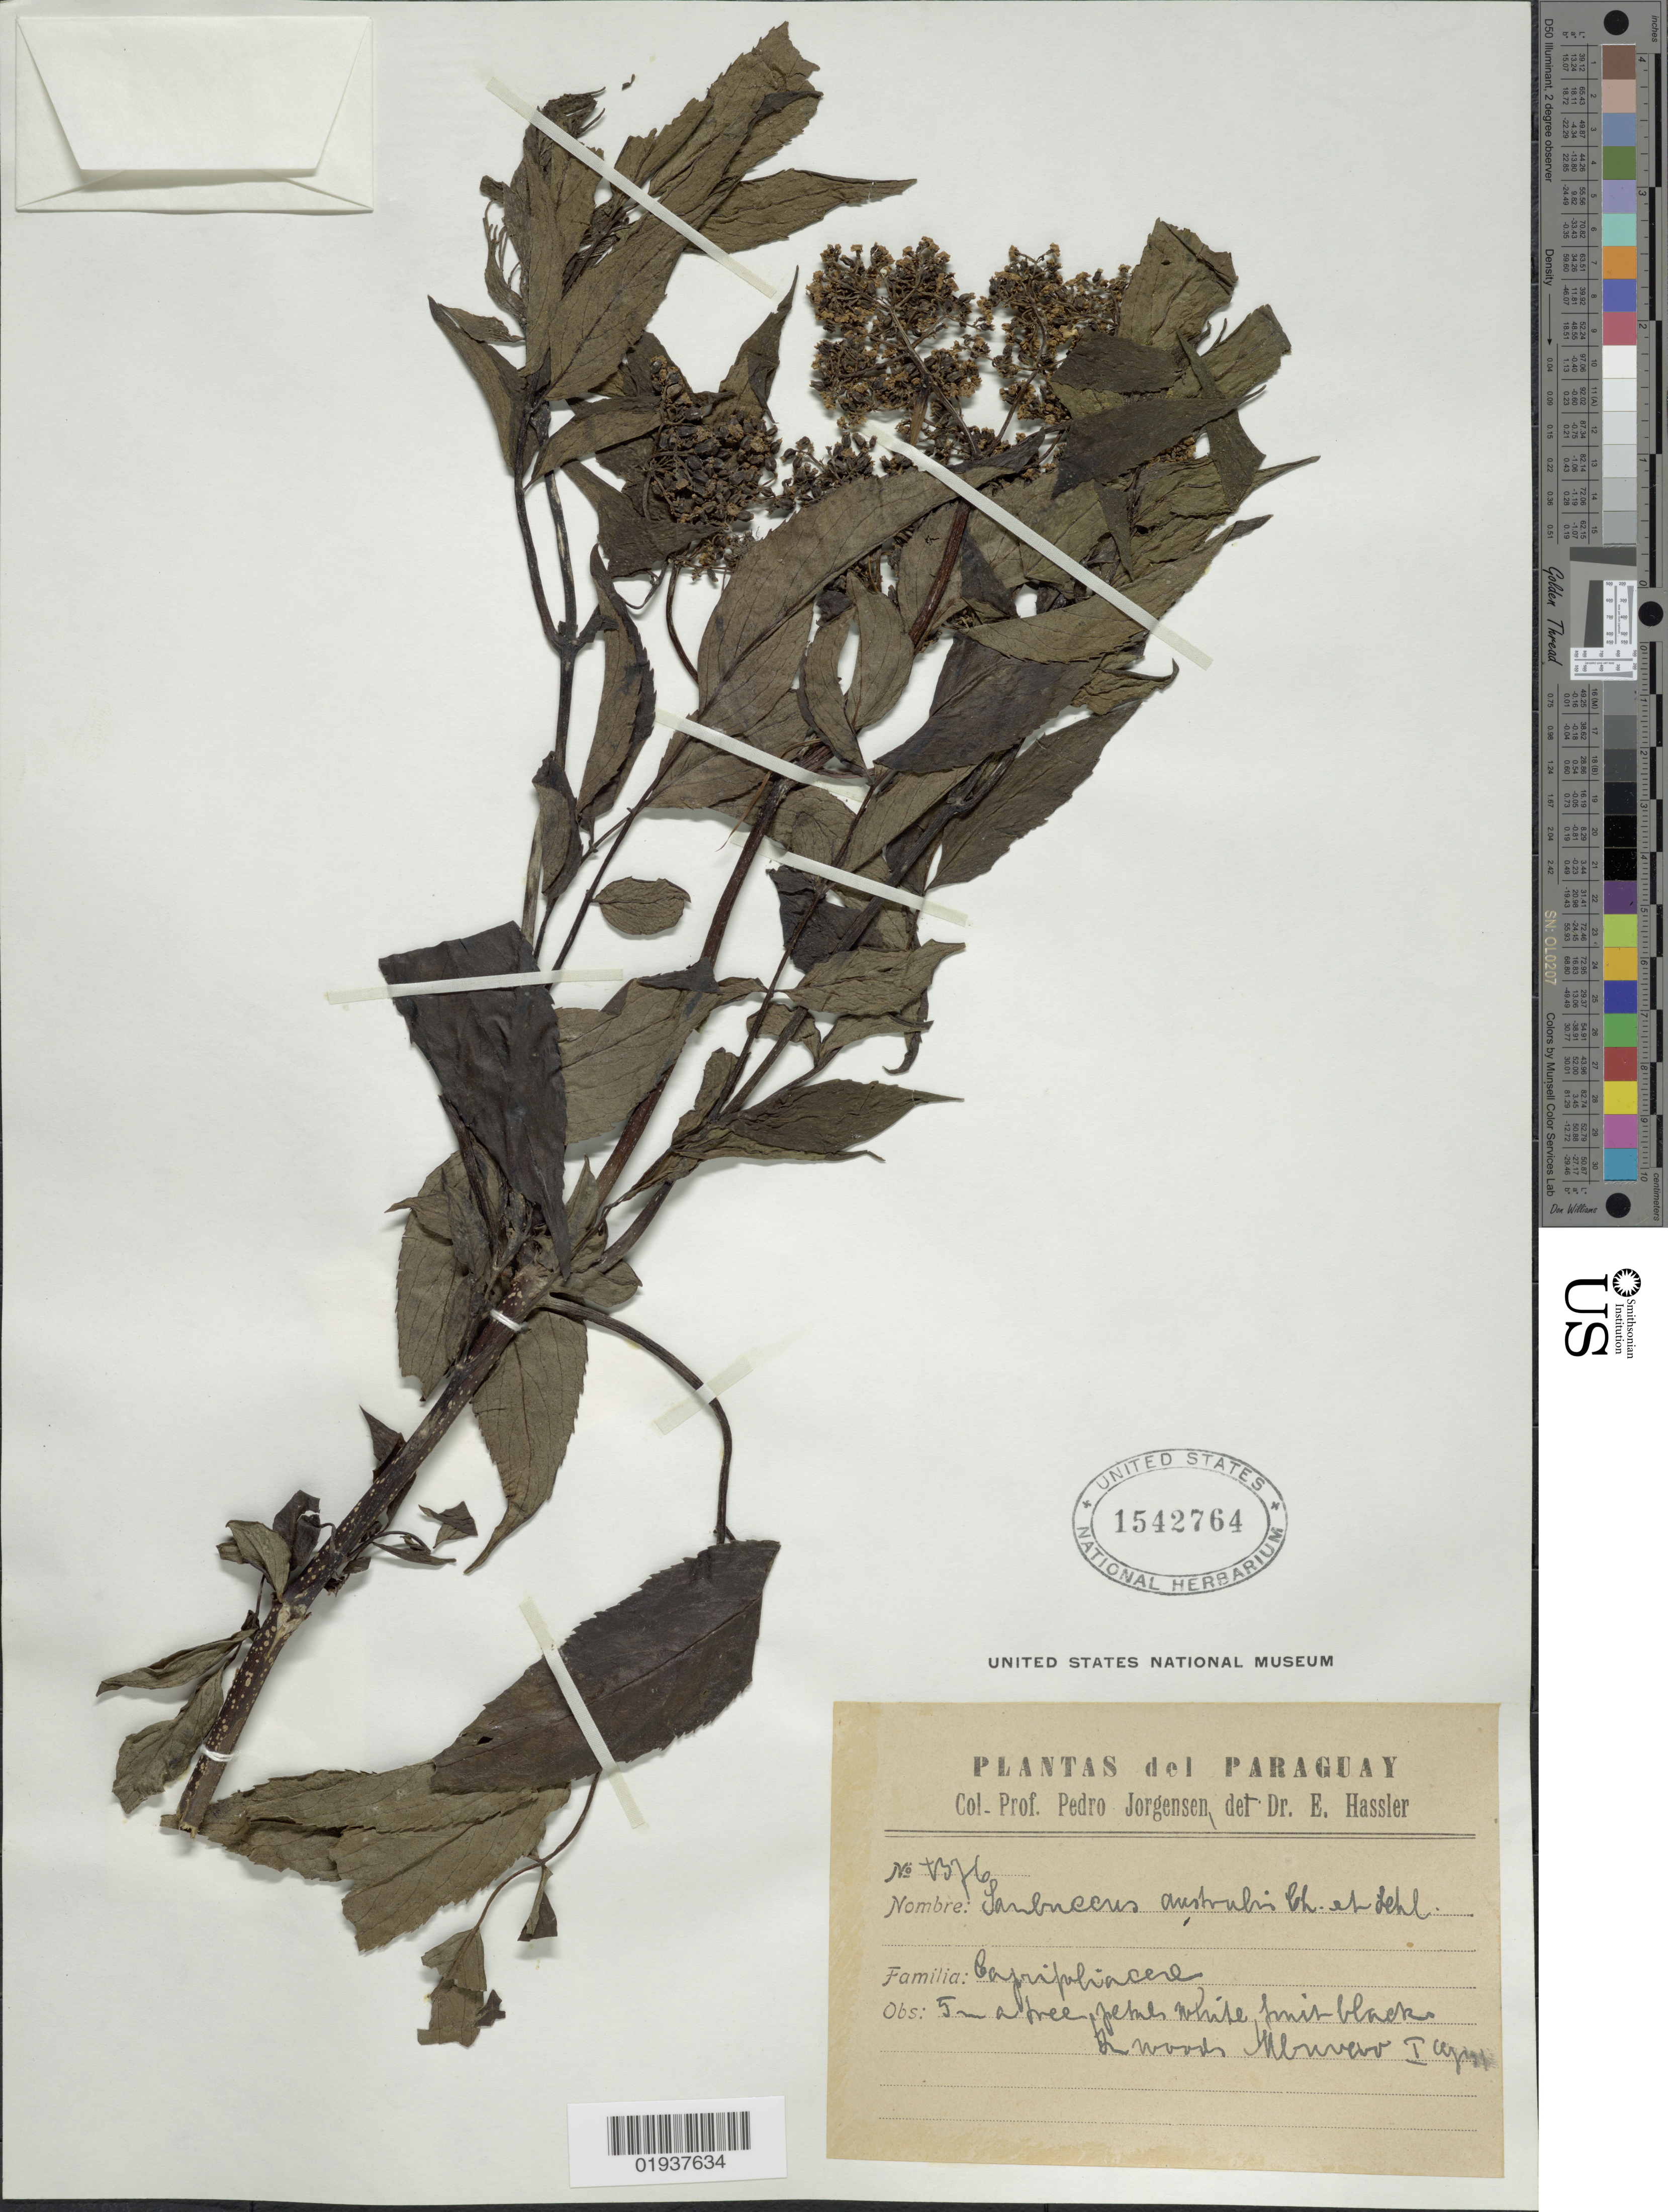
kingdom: Plantae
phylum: Tracheophyta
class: Magnoliopsida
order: Dipsacales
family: Viburnaceae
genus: Sambucus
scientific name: Sambucus australis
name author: Cham. & Schltdl.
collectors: P. Jörgensen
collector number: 4376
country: Paraguay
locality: In woods Mbuvero [interpeted].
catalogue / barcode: US 1542764